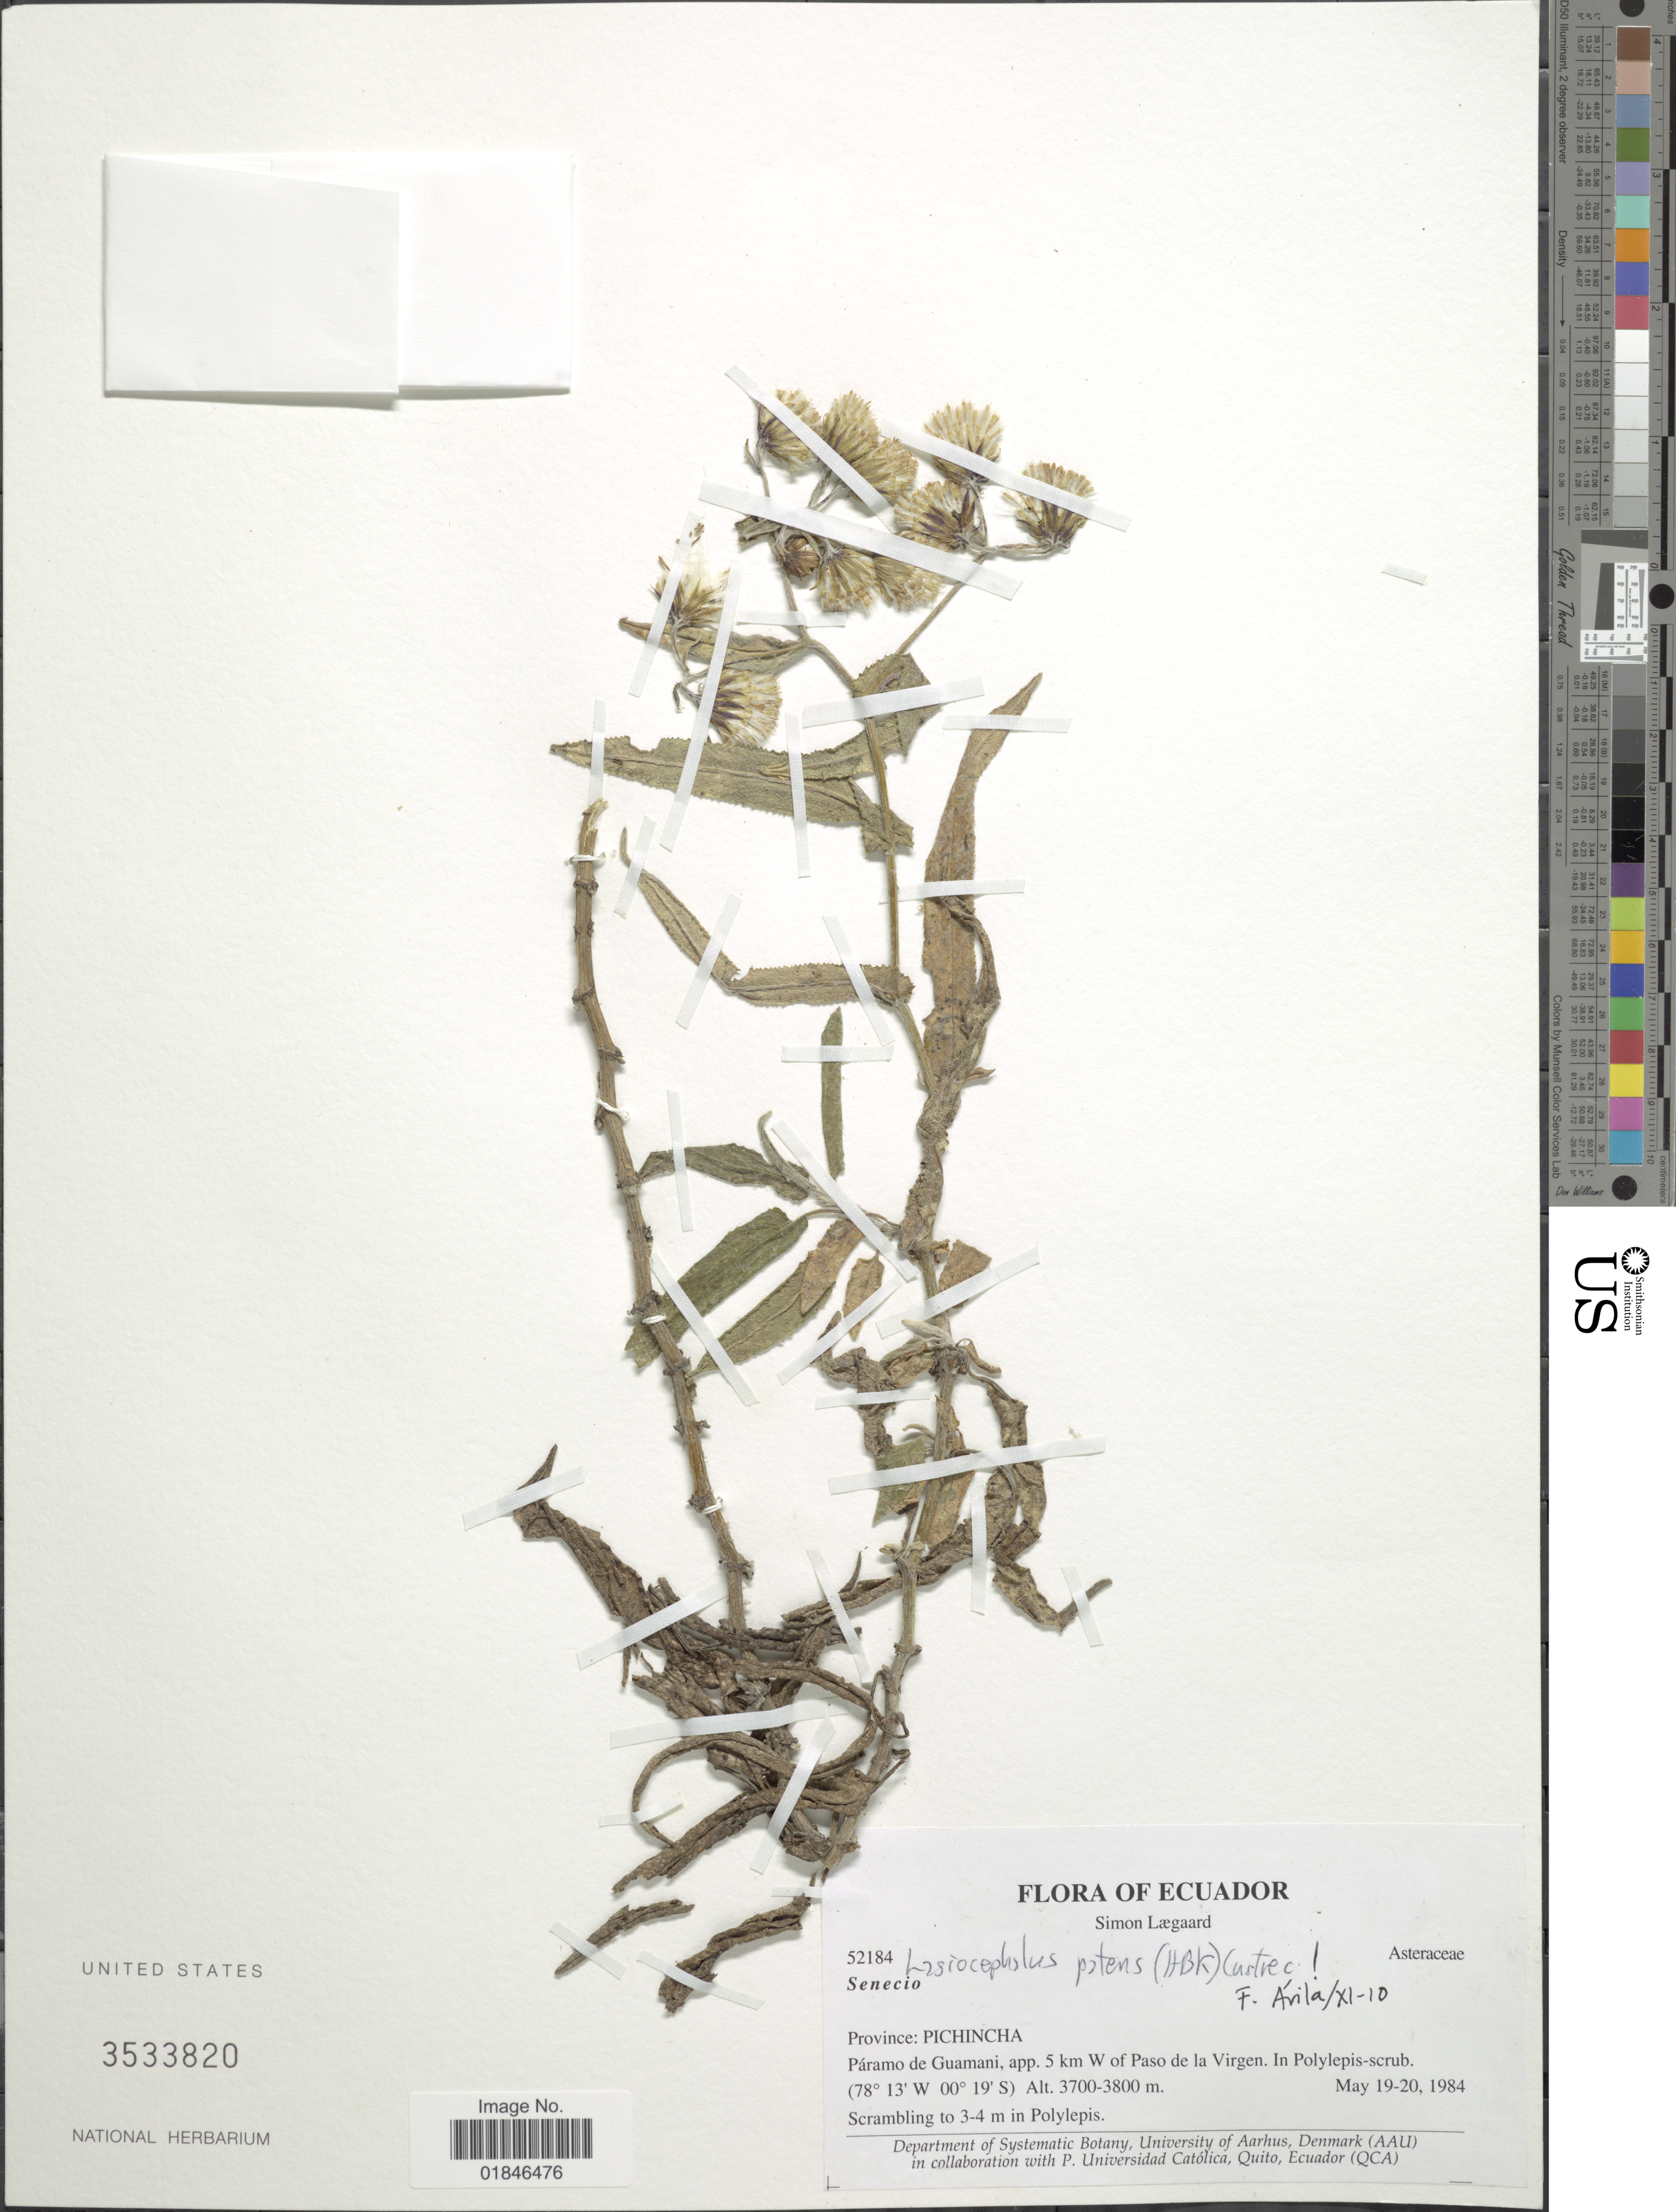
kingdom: Plantae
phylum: Tracheophyta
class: Magnoliopsida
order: Asterales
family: Asteraceae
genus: Senecio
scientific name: Senecio subinvolucratus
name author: Cuatrec.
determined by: Salomon, Luciana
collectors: S. Lægaard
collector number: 52184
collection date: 1984-05-19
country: Ecuador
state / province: Pichincha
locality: Province: Pichincha, Paramo de Guamani, app . 5 km W of Paso de la Virgen.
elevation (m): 3700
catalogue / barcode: US 3533820